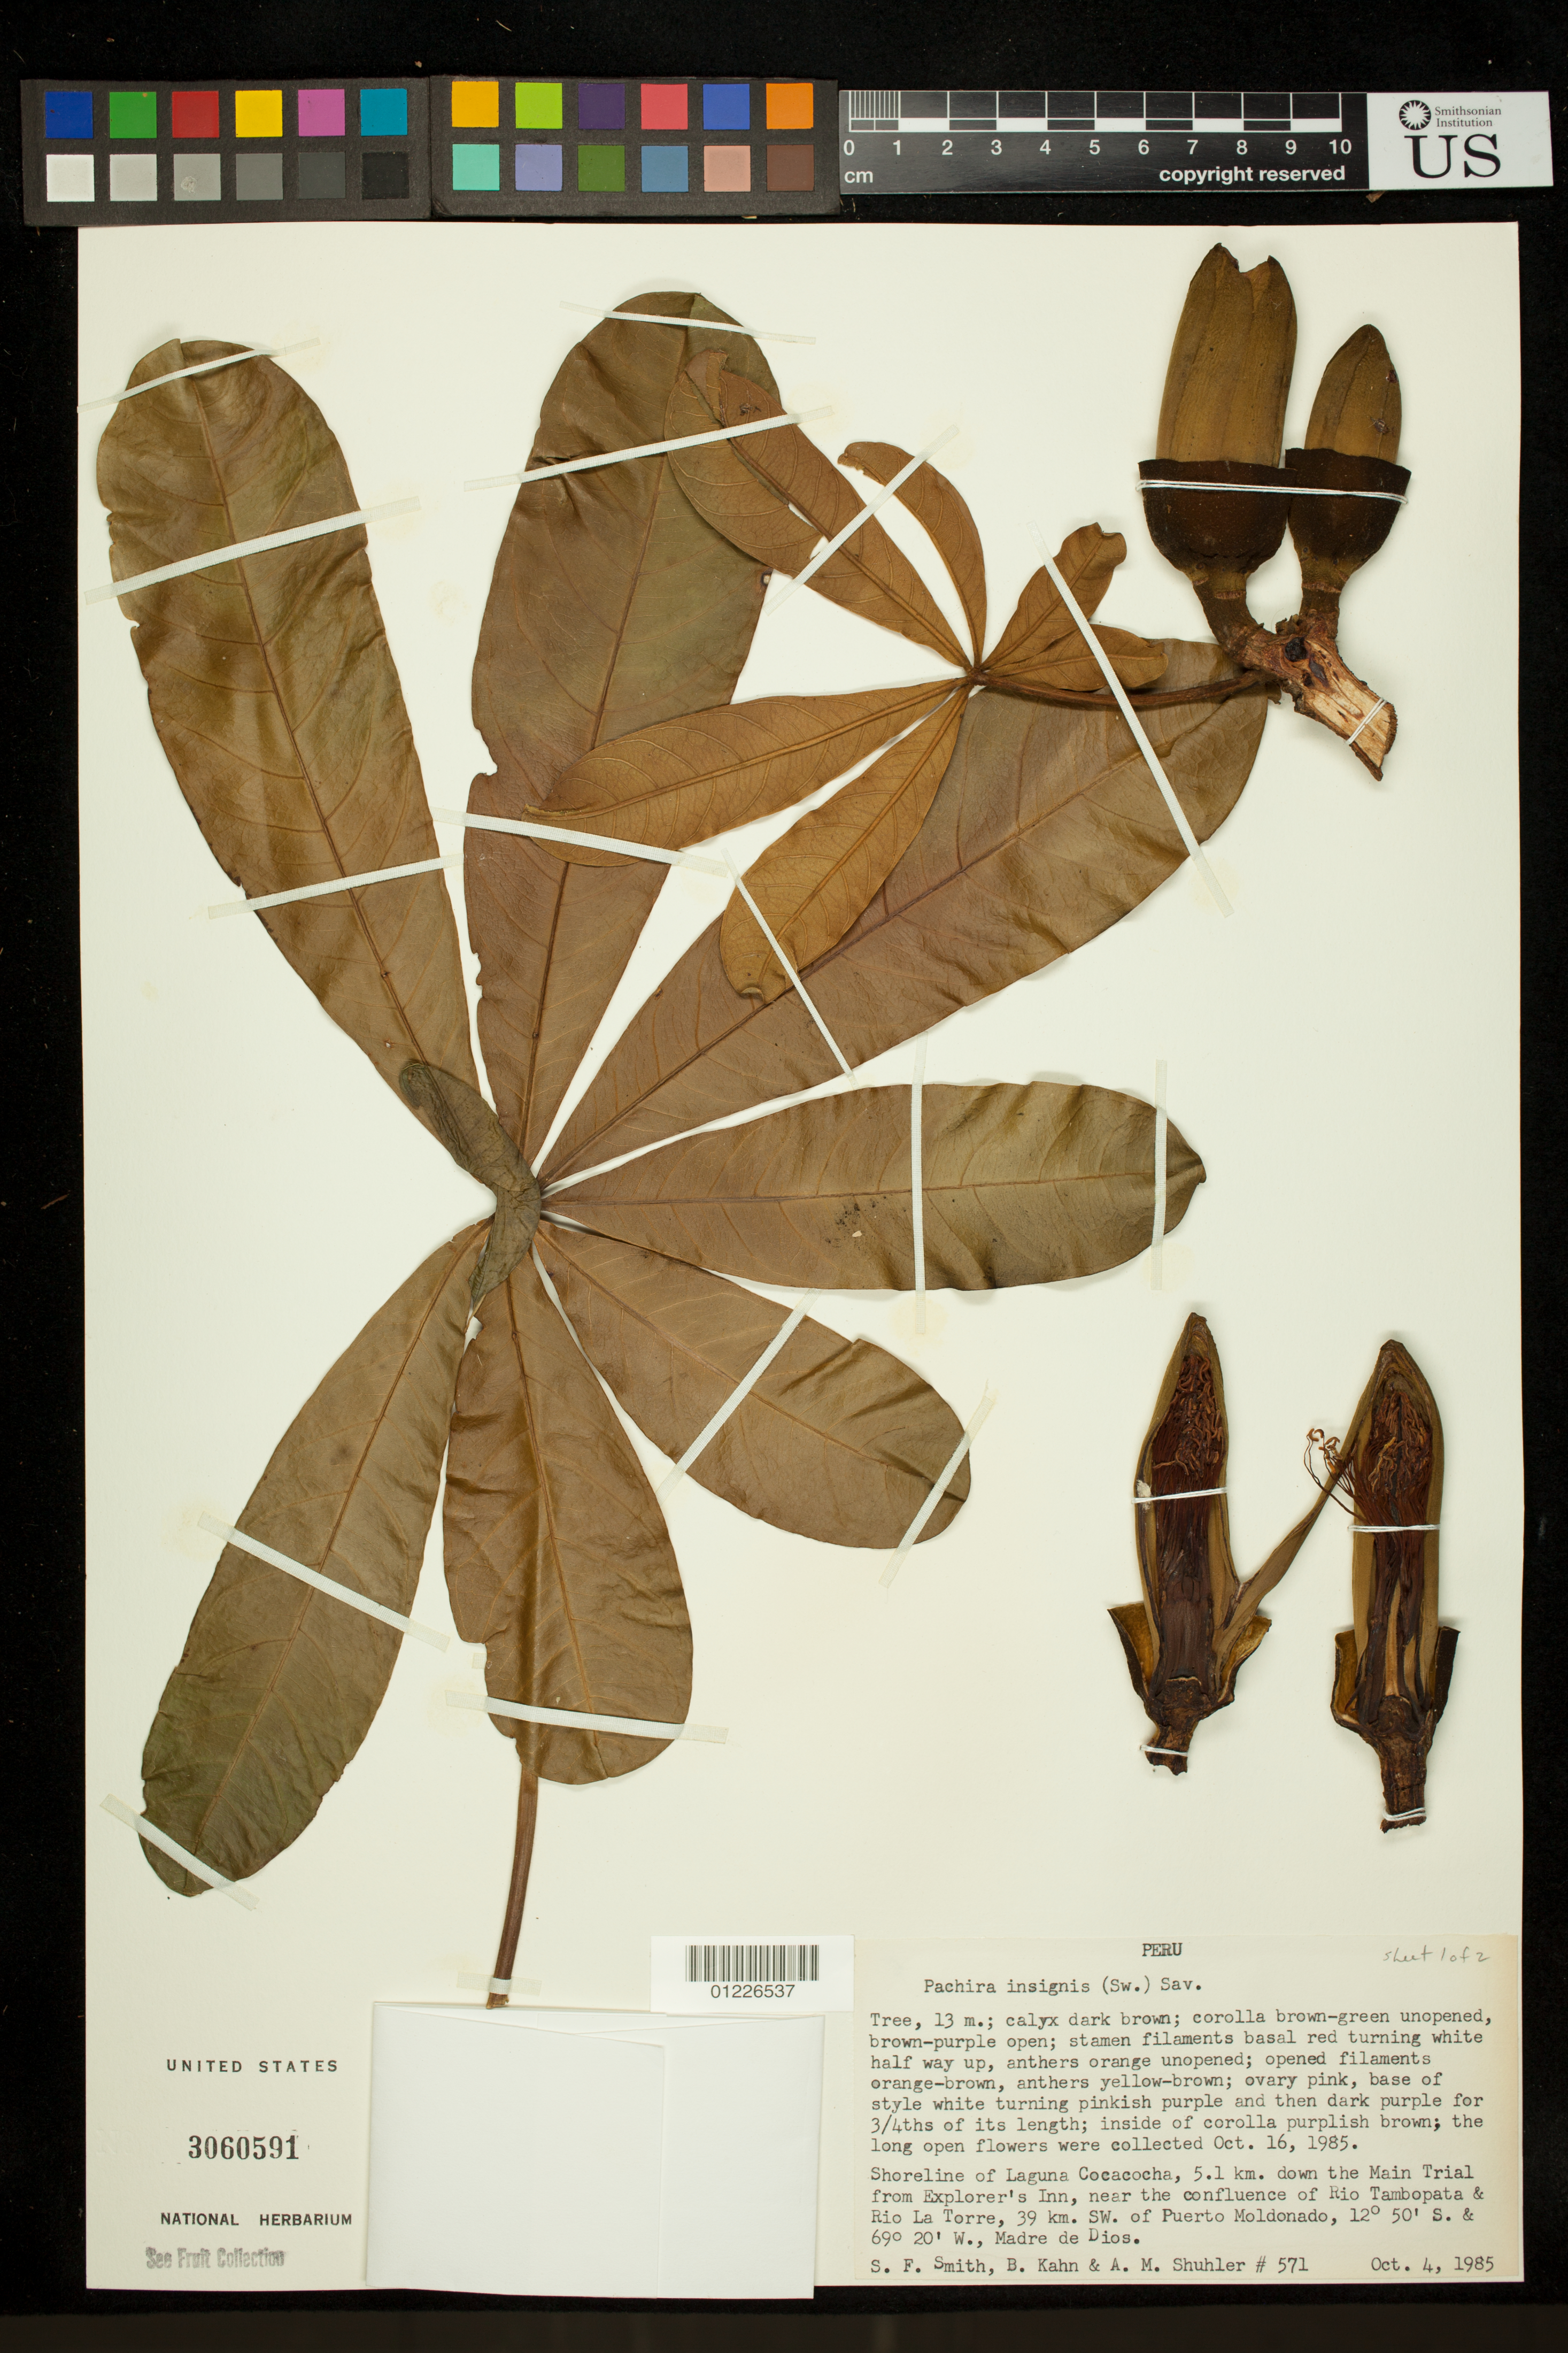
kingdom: Plantae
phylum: Tracheophyta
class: Magnoliopsida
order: Malvales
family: Malvaceae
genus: Pachira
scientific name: Pachira insignis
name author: (Sw.) Sw. ex Savigny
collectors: S.F. Smith, B. Kahn & A. Shuhler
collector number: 571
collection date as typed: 1985-10-04 to 1985-10-16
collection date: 1985-10-04/1985-10-16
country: Peru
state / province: Madre de Dios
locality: Shoreline of Laguna Cocacocha, 5.1 km down the Main Trail from Explorer's Inn, near the confluence of Rio Tambopata & Rio La Torre, 39 km SW of Puerto Maldonado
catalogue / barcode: US 3060591